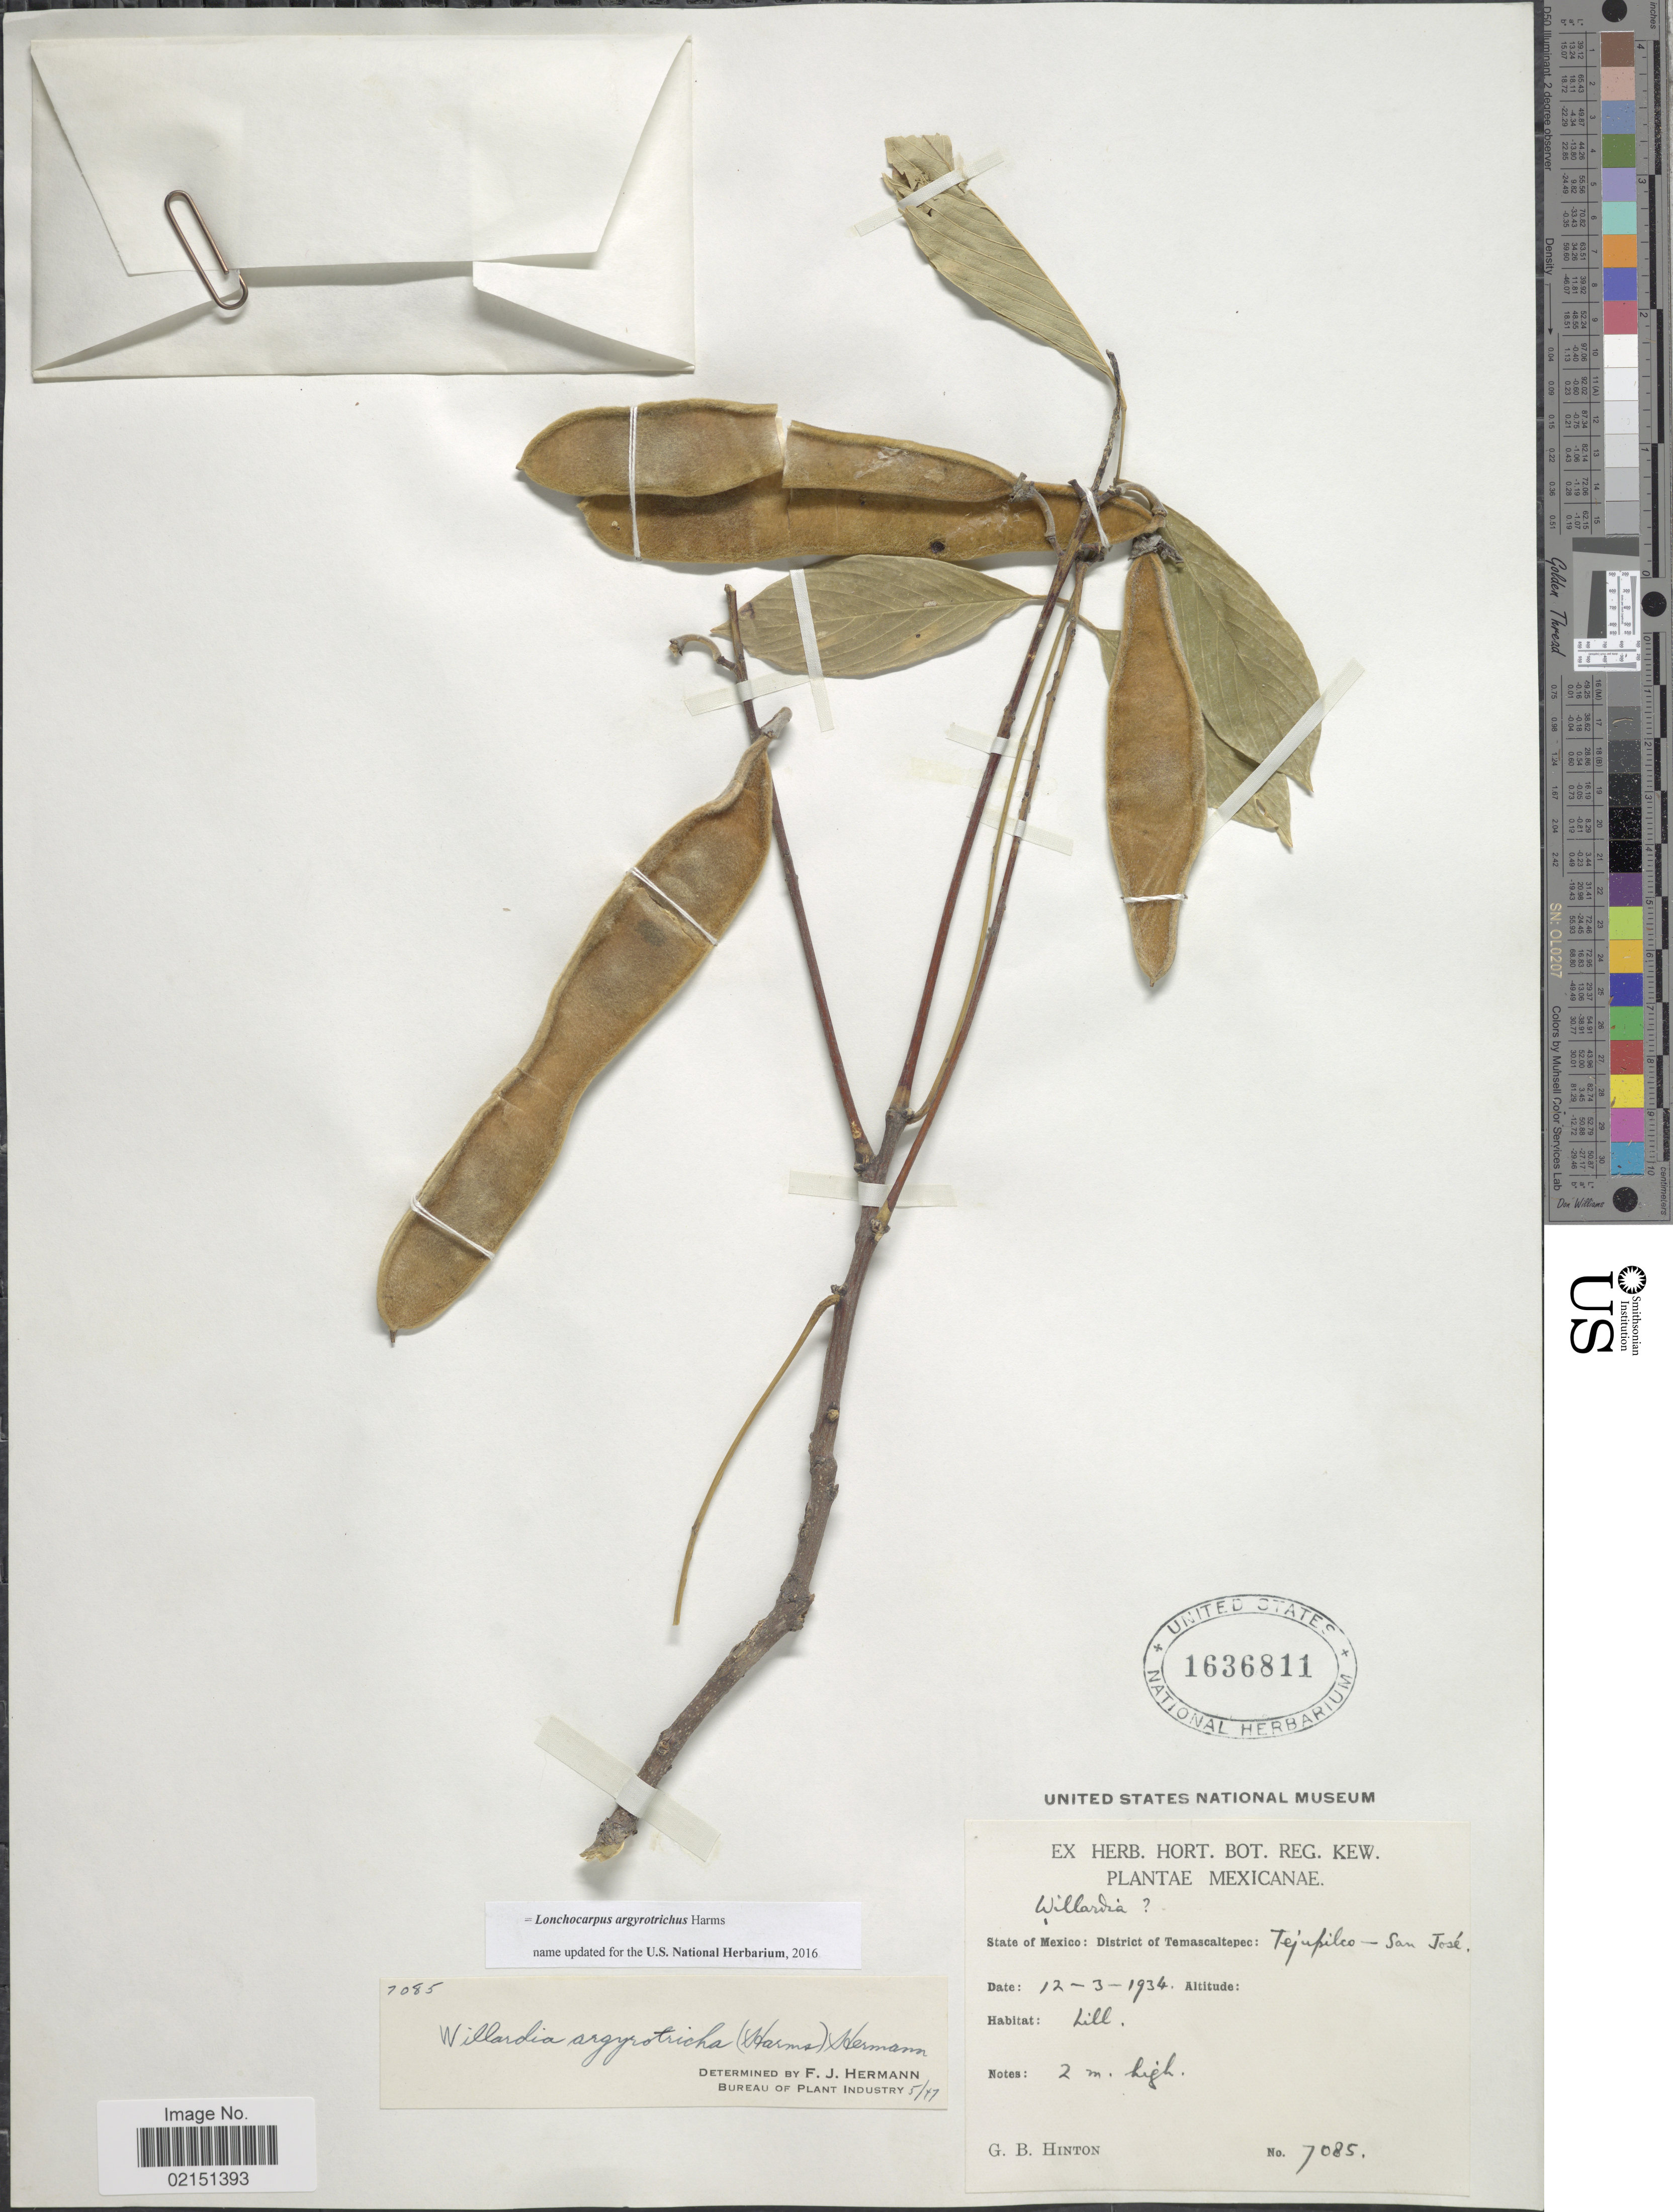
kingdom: Plantae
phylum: Tracheophyta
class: Magnoliopsida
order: Fabales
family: Fabaceae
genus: Lonchocarpus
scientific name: Lonchocarpus argyrotrichus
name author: Harms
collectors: G. B. Hinton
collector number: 7085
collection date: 1934-03-12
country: Mexico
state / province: México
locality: State of Mexico: District of Temascaltepec: Tejupilco-San Jose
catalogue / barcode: US 1636811